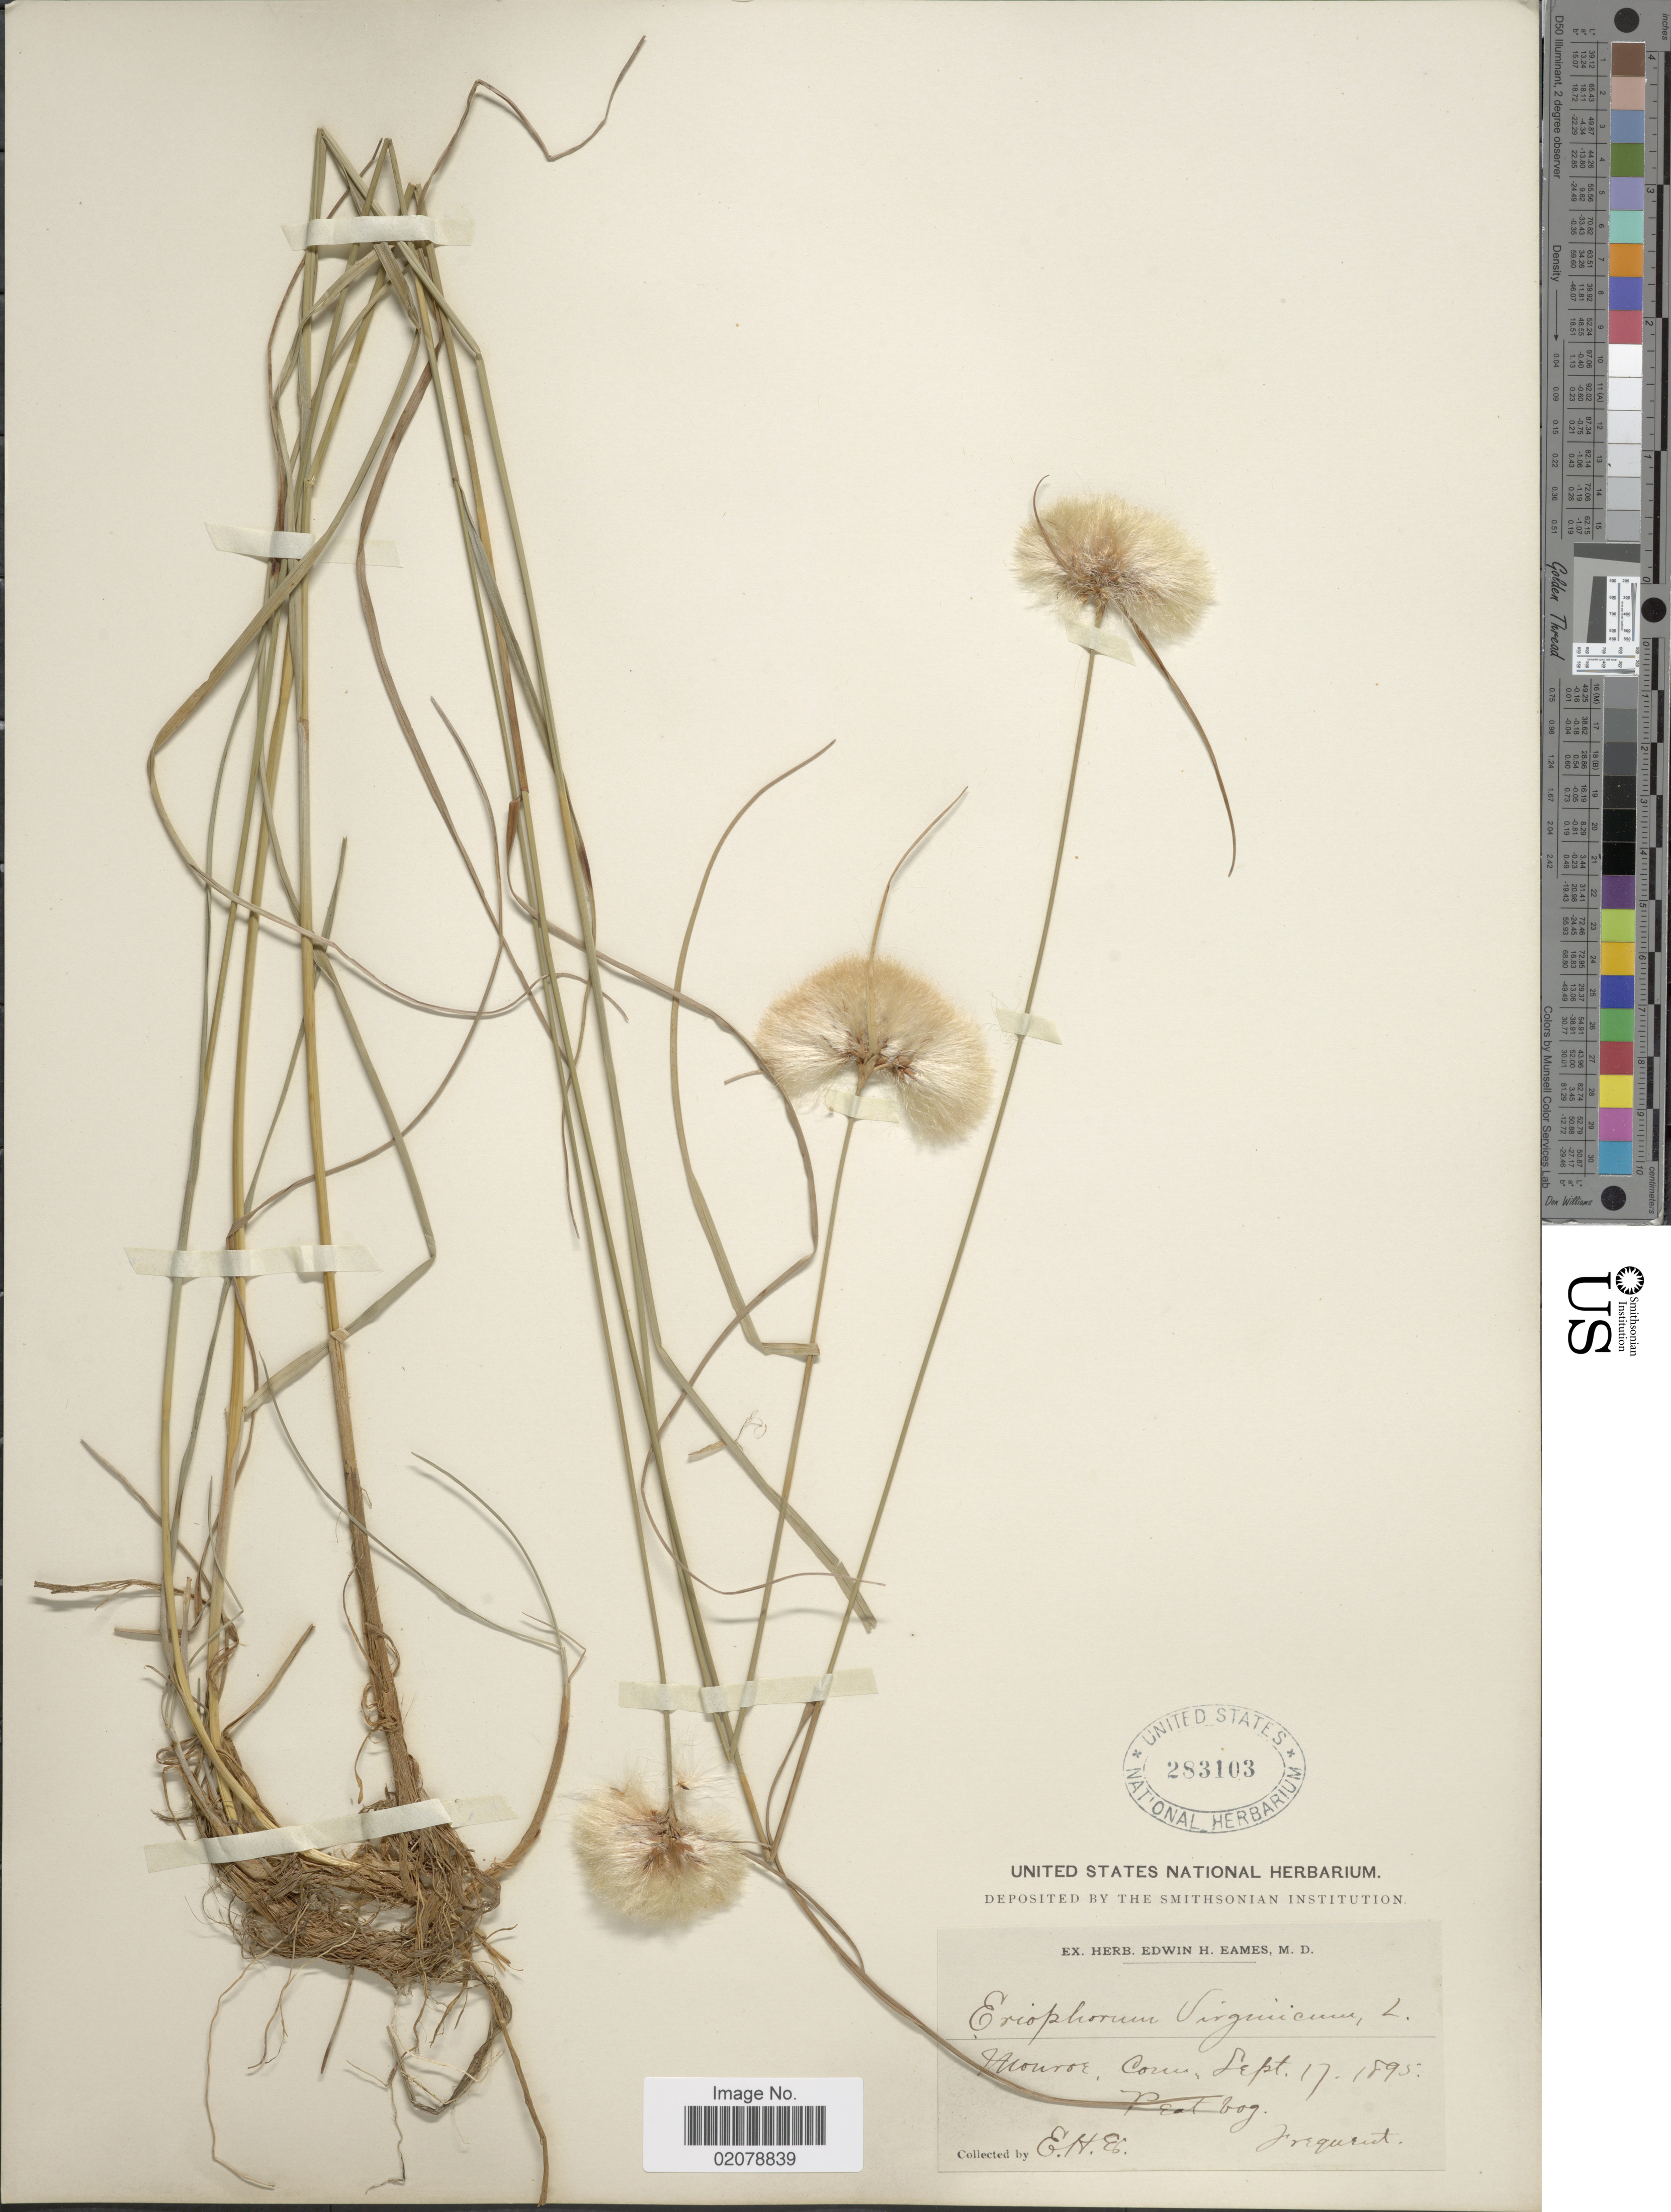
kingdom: Plantae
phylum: Tracheophyta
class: Liliopsida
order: Poales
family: Cyperaceae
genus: Eriophorum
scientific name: Eriophorum virginicum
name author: L.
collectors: E. H. Eames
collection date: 1895-09-17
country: United States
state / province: Connecticut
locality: Monroe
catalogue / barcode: US 283103